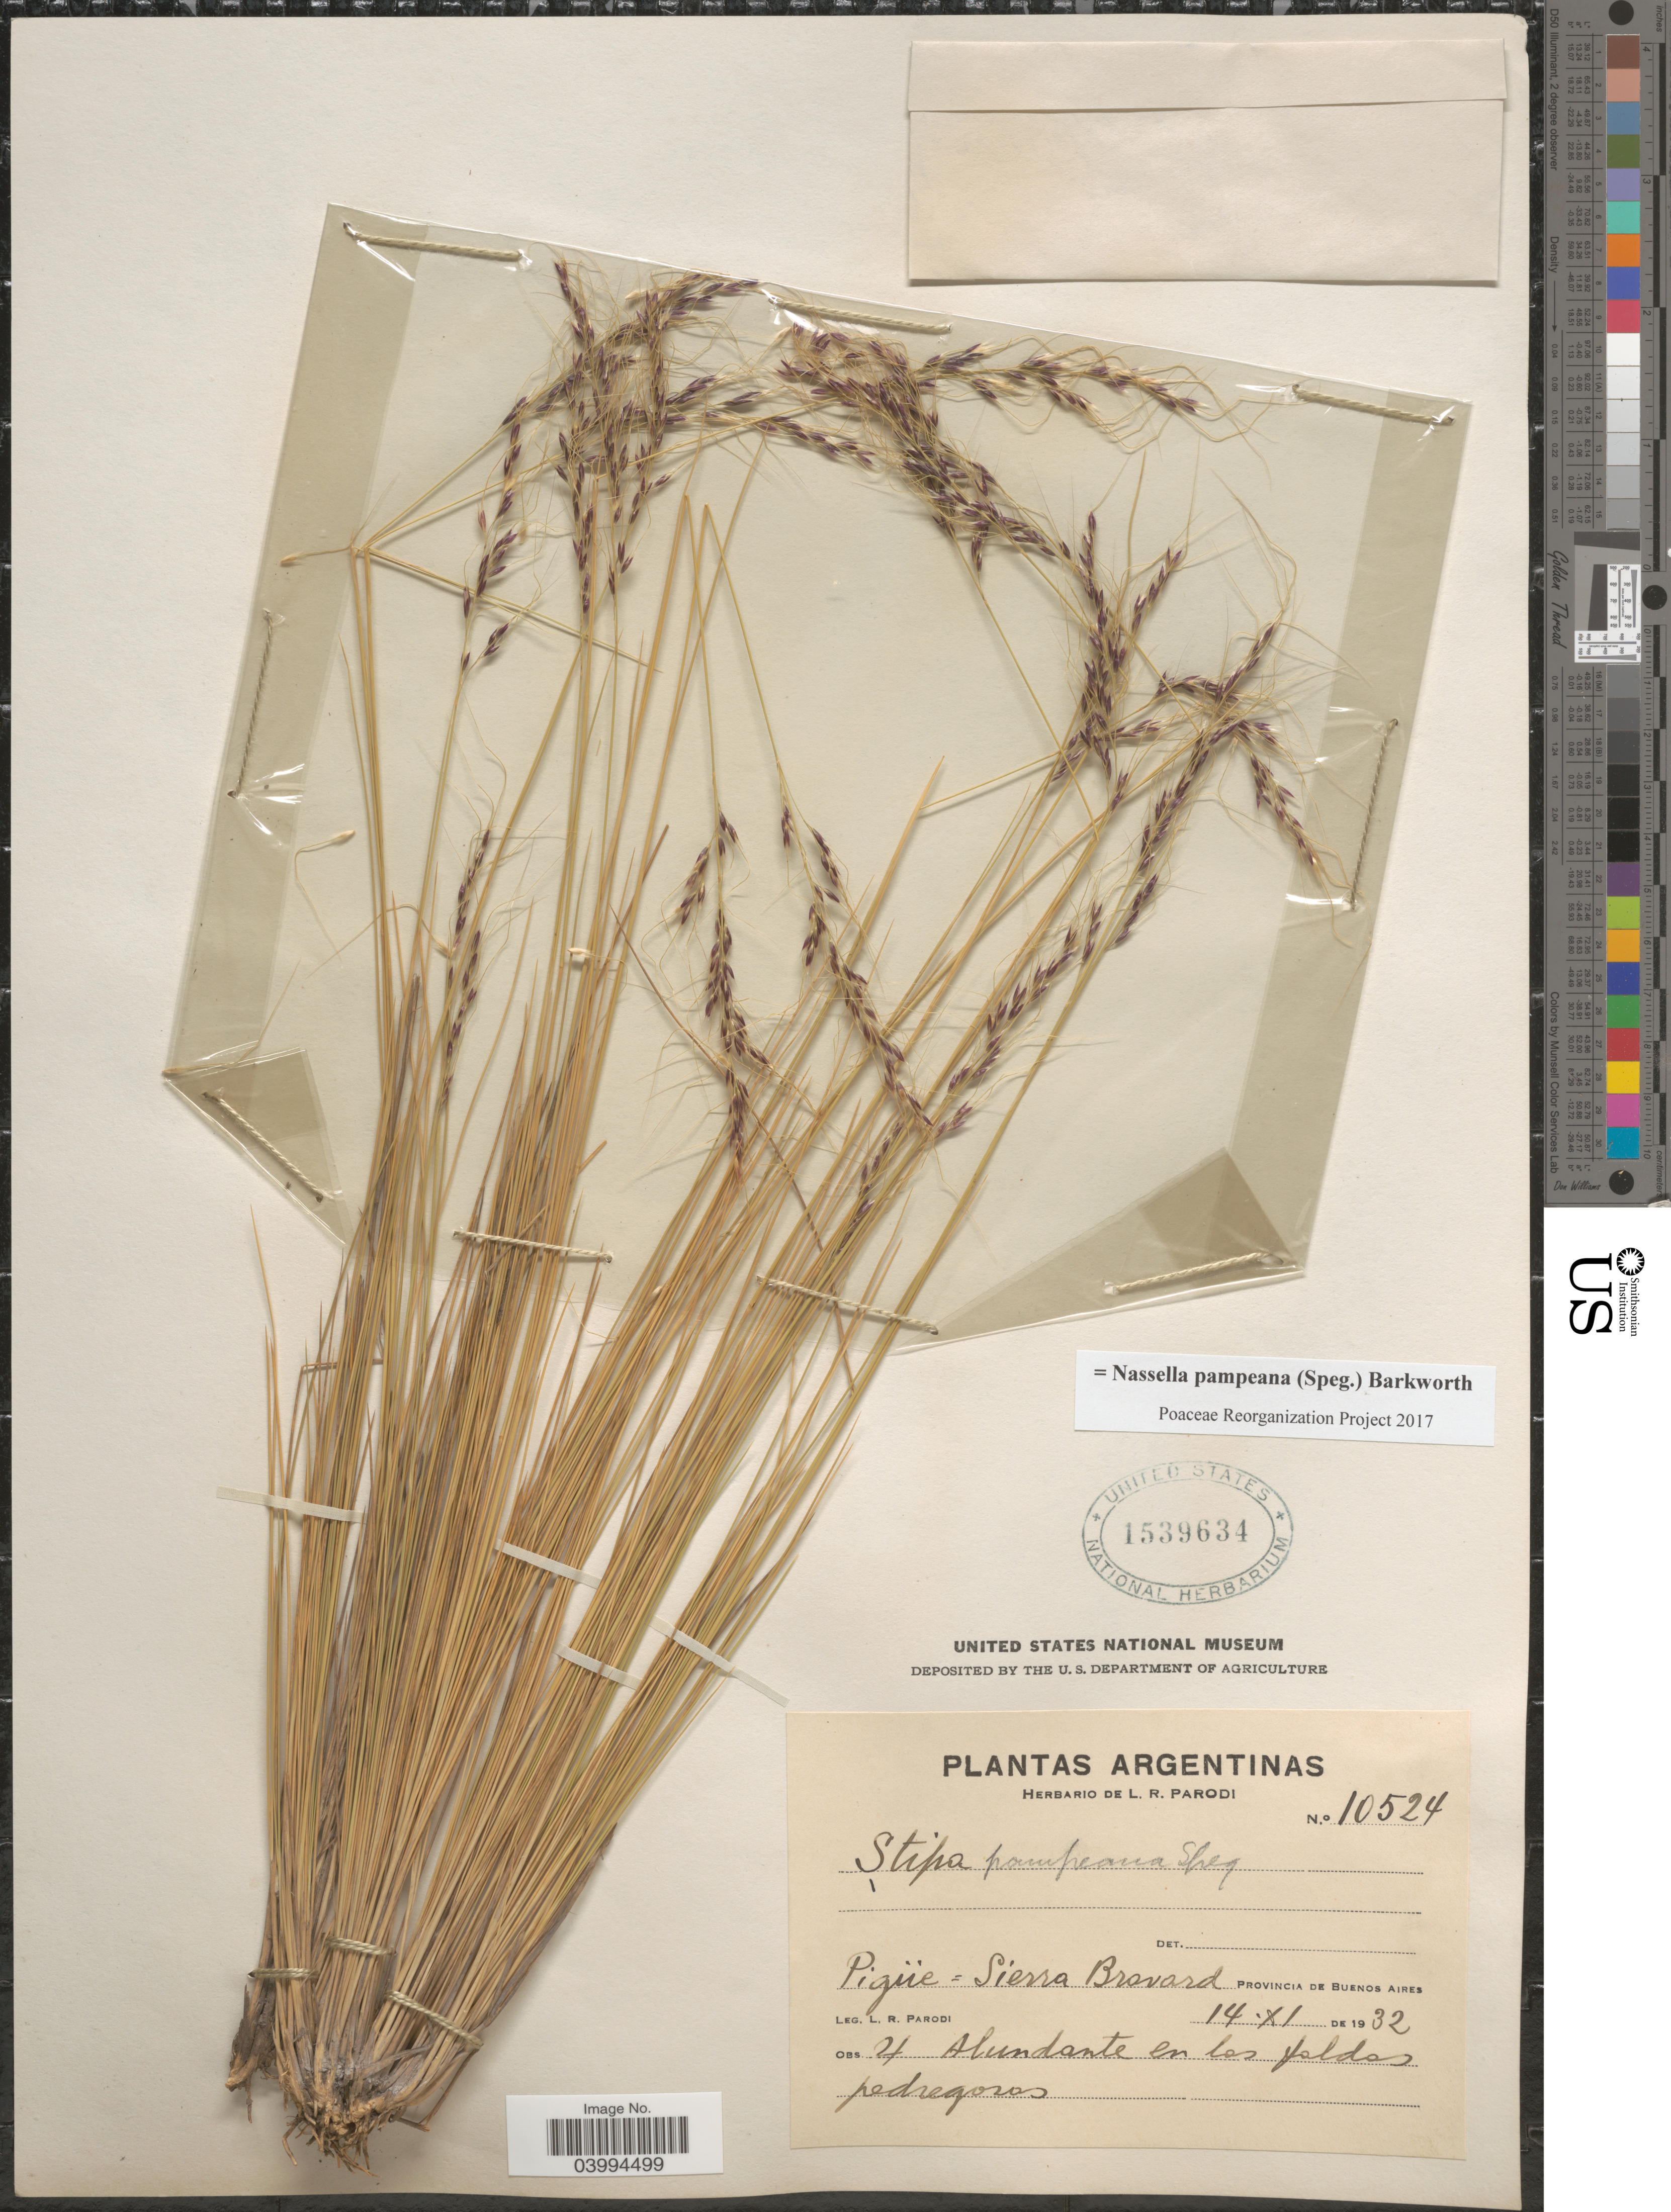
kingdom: Plantae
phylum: Tracheophyta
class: Liliopsida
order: Poales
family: Poaceae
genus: Nassella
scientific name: Nassella pampeana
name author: (Speg.) Barkworth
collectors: L. R. Parodi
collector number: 10524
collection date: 1932-11-14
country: Argentina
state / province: Buenos Aires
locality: Pigüe= Sierra Bravard.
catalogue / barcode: US 1539634